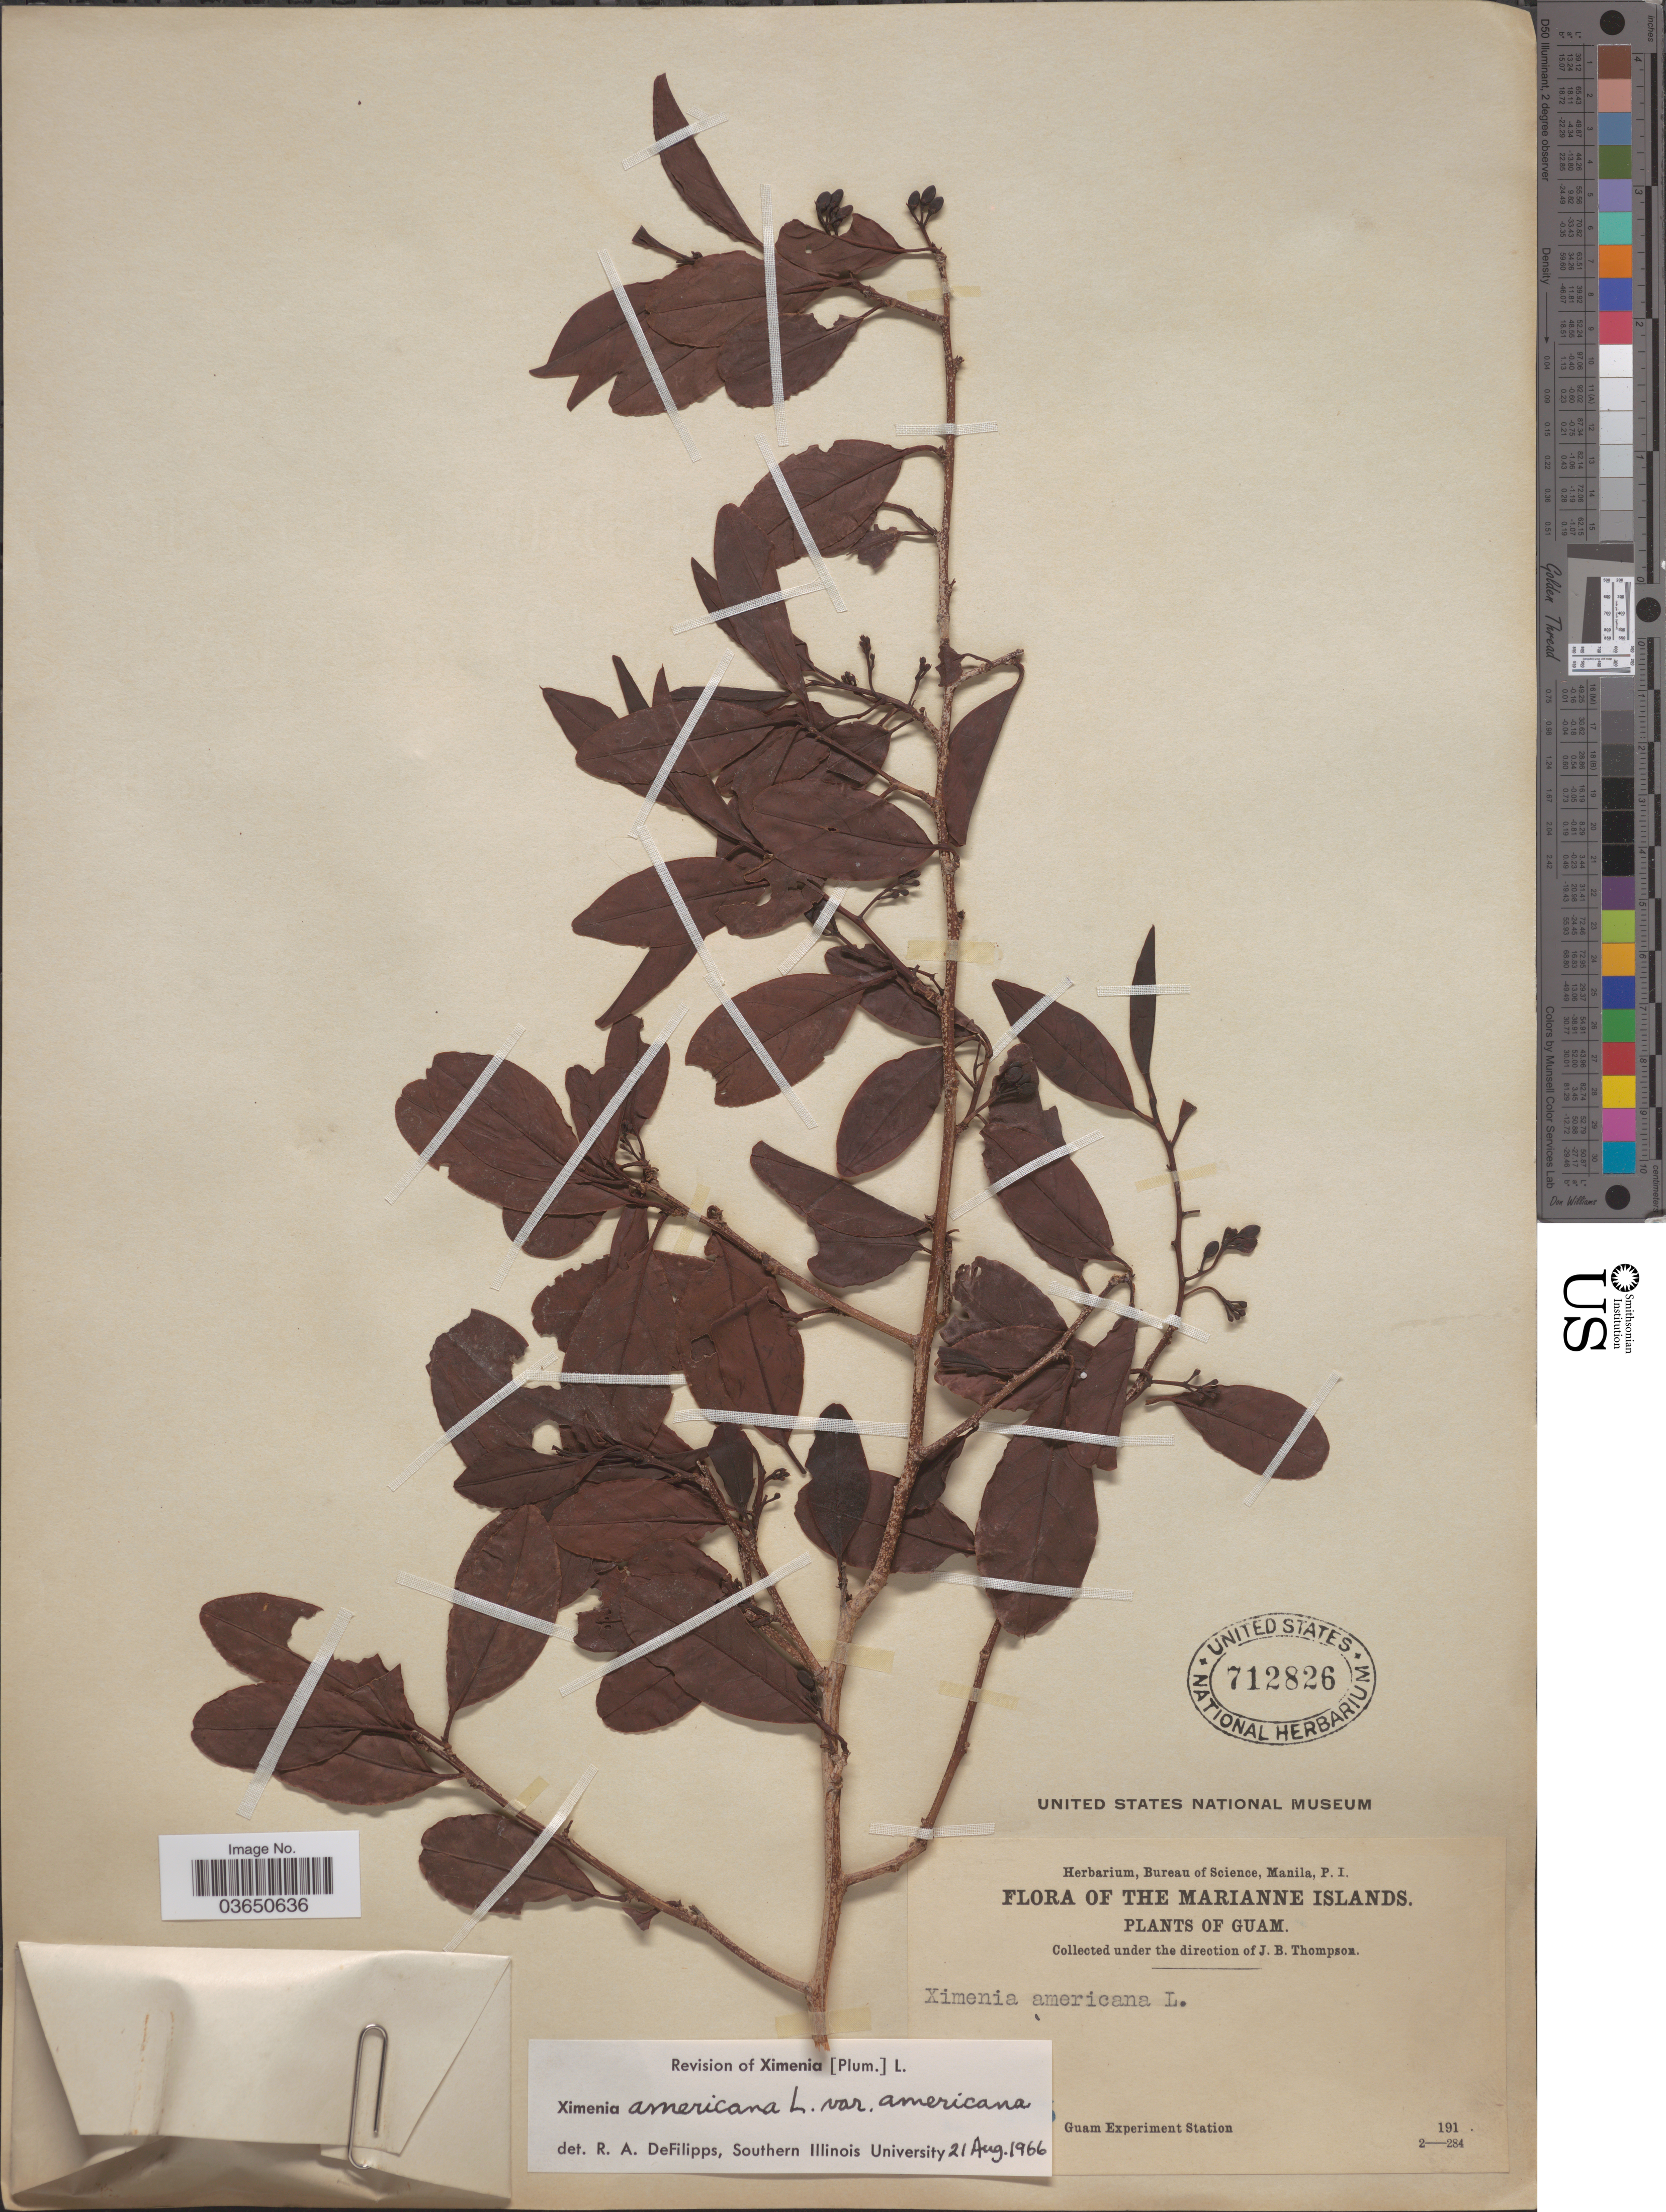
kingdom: Plantae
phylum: Tracheophyta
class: Magnoliopsida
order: Santalales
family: Ximeniaceae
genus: Ximenia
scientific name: Ximenia americana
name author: L.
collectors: Guam Exp. Sta.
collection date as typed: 191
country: Guam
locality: The Marianne Islands.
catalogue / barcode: US 712826